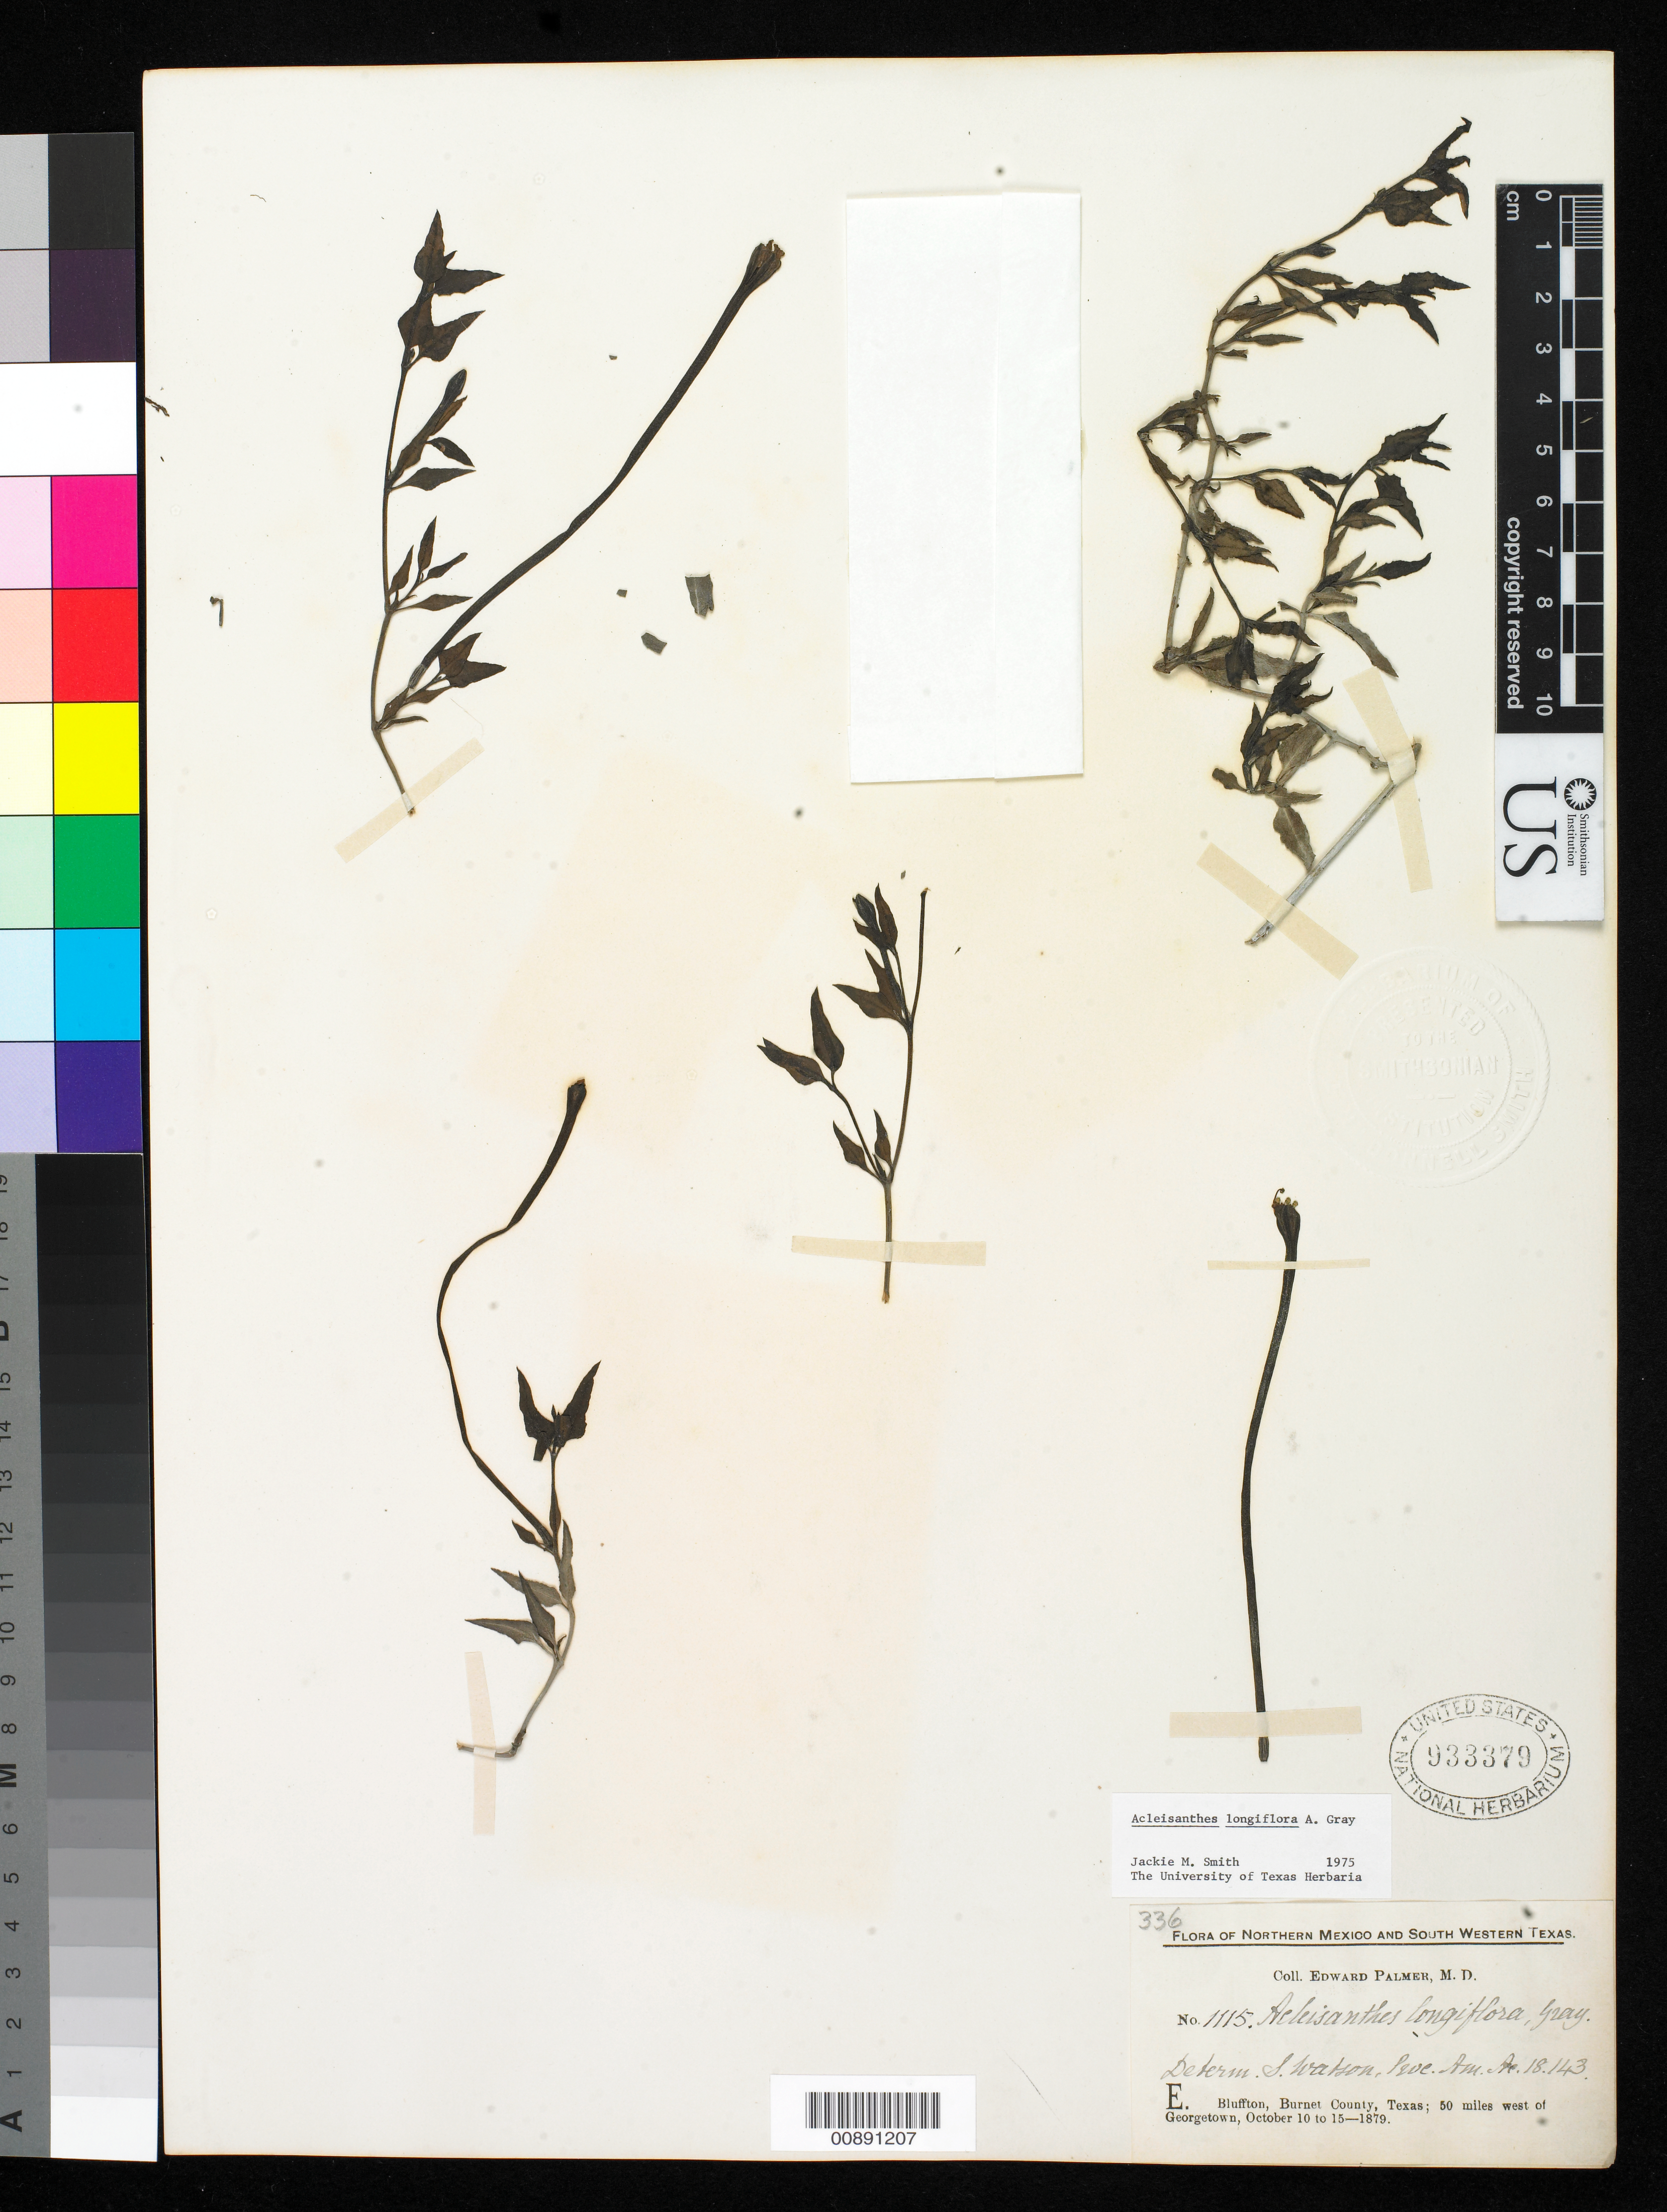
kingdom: Plantae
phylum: Tracheophyta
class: Magnoliopsida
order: Caryophyllales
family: Nyctaginaceae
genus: Acleisanthes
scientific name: Acleisanthes longiflora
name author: A. Gray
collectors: E. Palmer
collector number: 1115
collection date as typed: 10 Oct 1879 to 15 Oct 1879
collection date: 1879-10-10/1879-10-15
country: United States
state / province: Texas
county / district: Burnet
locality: E. Bluffton, Burnet County, Texas; 50 miles west of Georgetown.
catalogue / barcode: US 933379